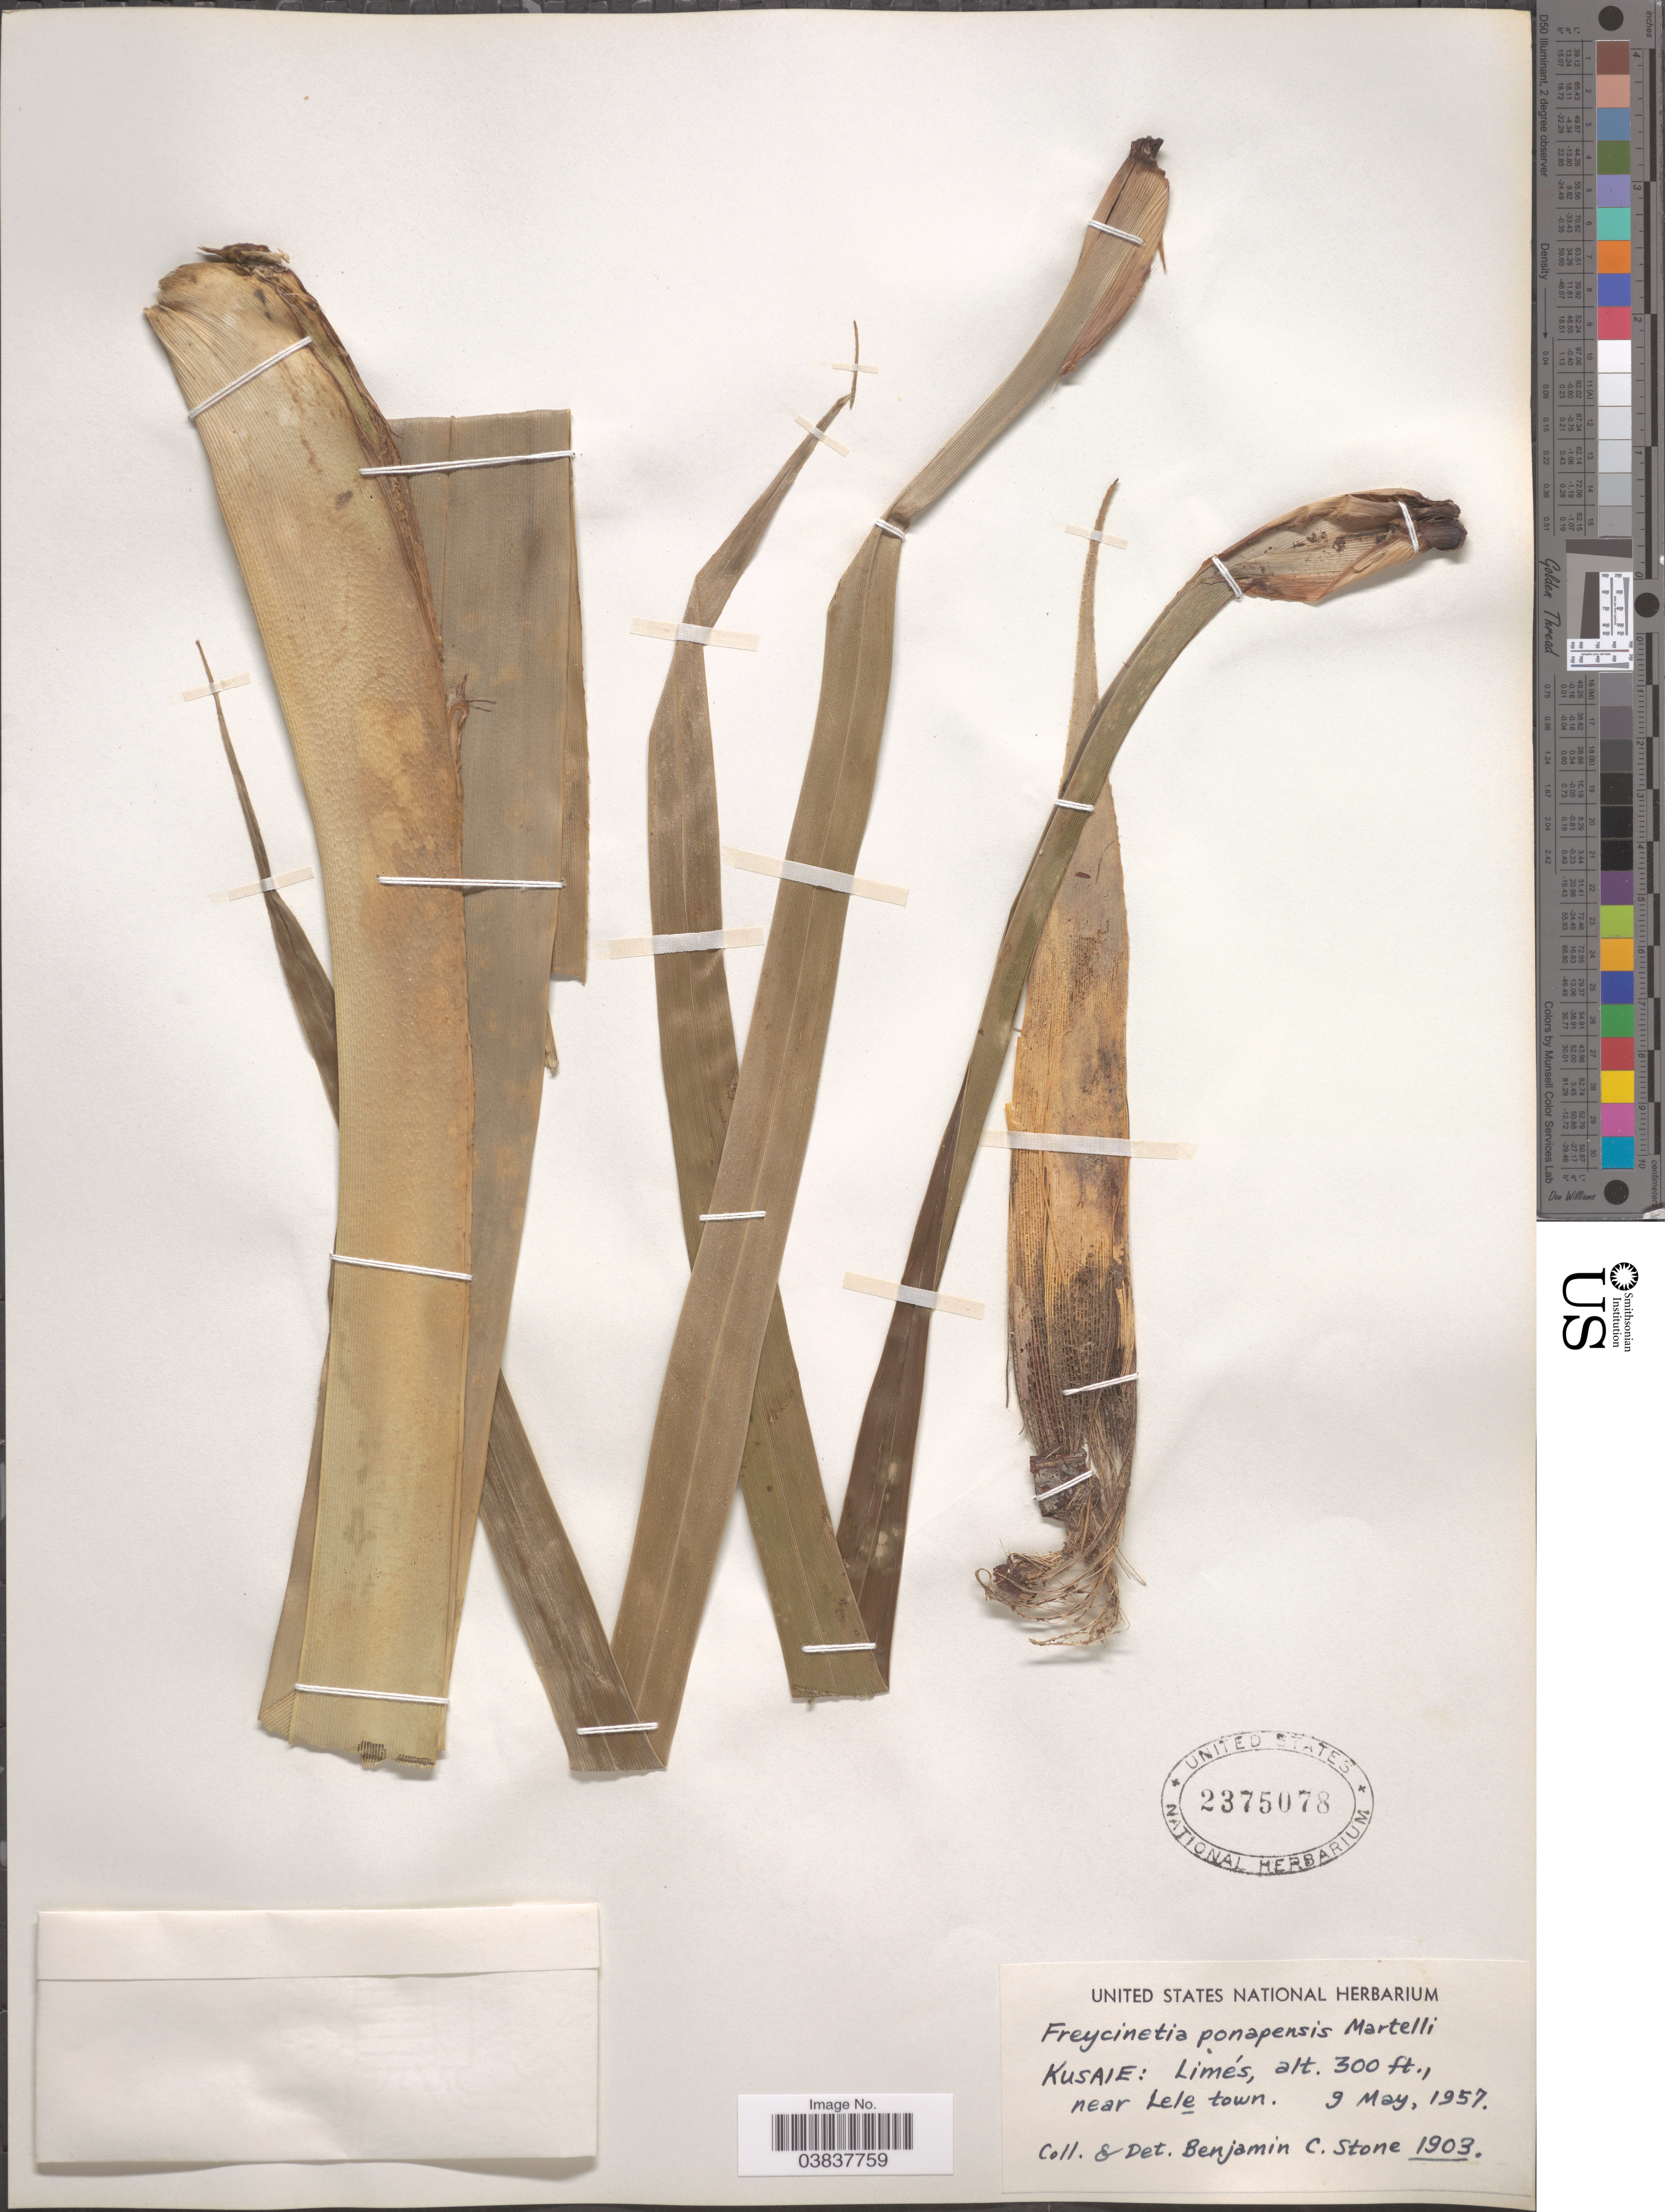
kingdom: Plantae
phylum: Tracheophyta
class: Liliopsida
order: Pandanales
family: Pandanaceae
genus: Freycinetia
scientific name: Freycinetia ponapensis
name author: Martelli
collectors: B. C. Stone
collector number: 1903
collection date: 1957-05-09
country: Micronesia, Federated States of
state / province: Kosrae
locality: Kusaie: Limés, near Lele town.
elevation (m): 91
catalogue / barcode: US 2375078